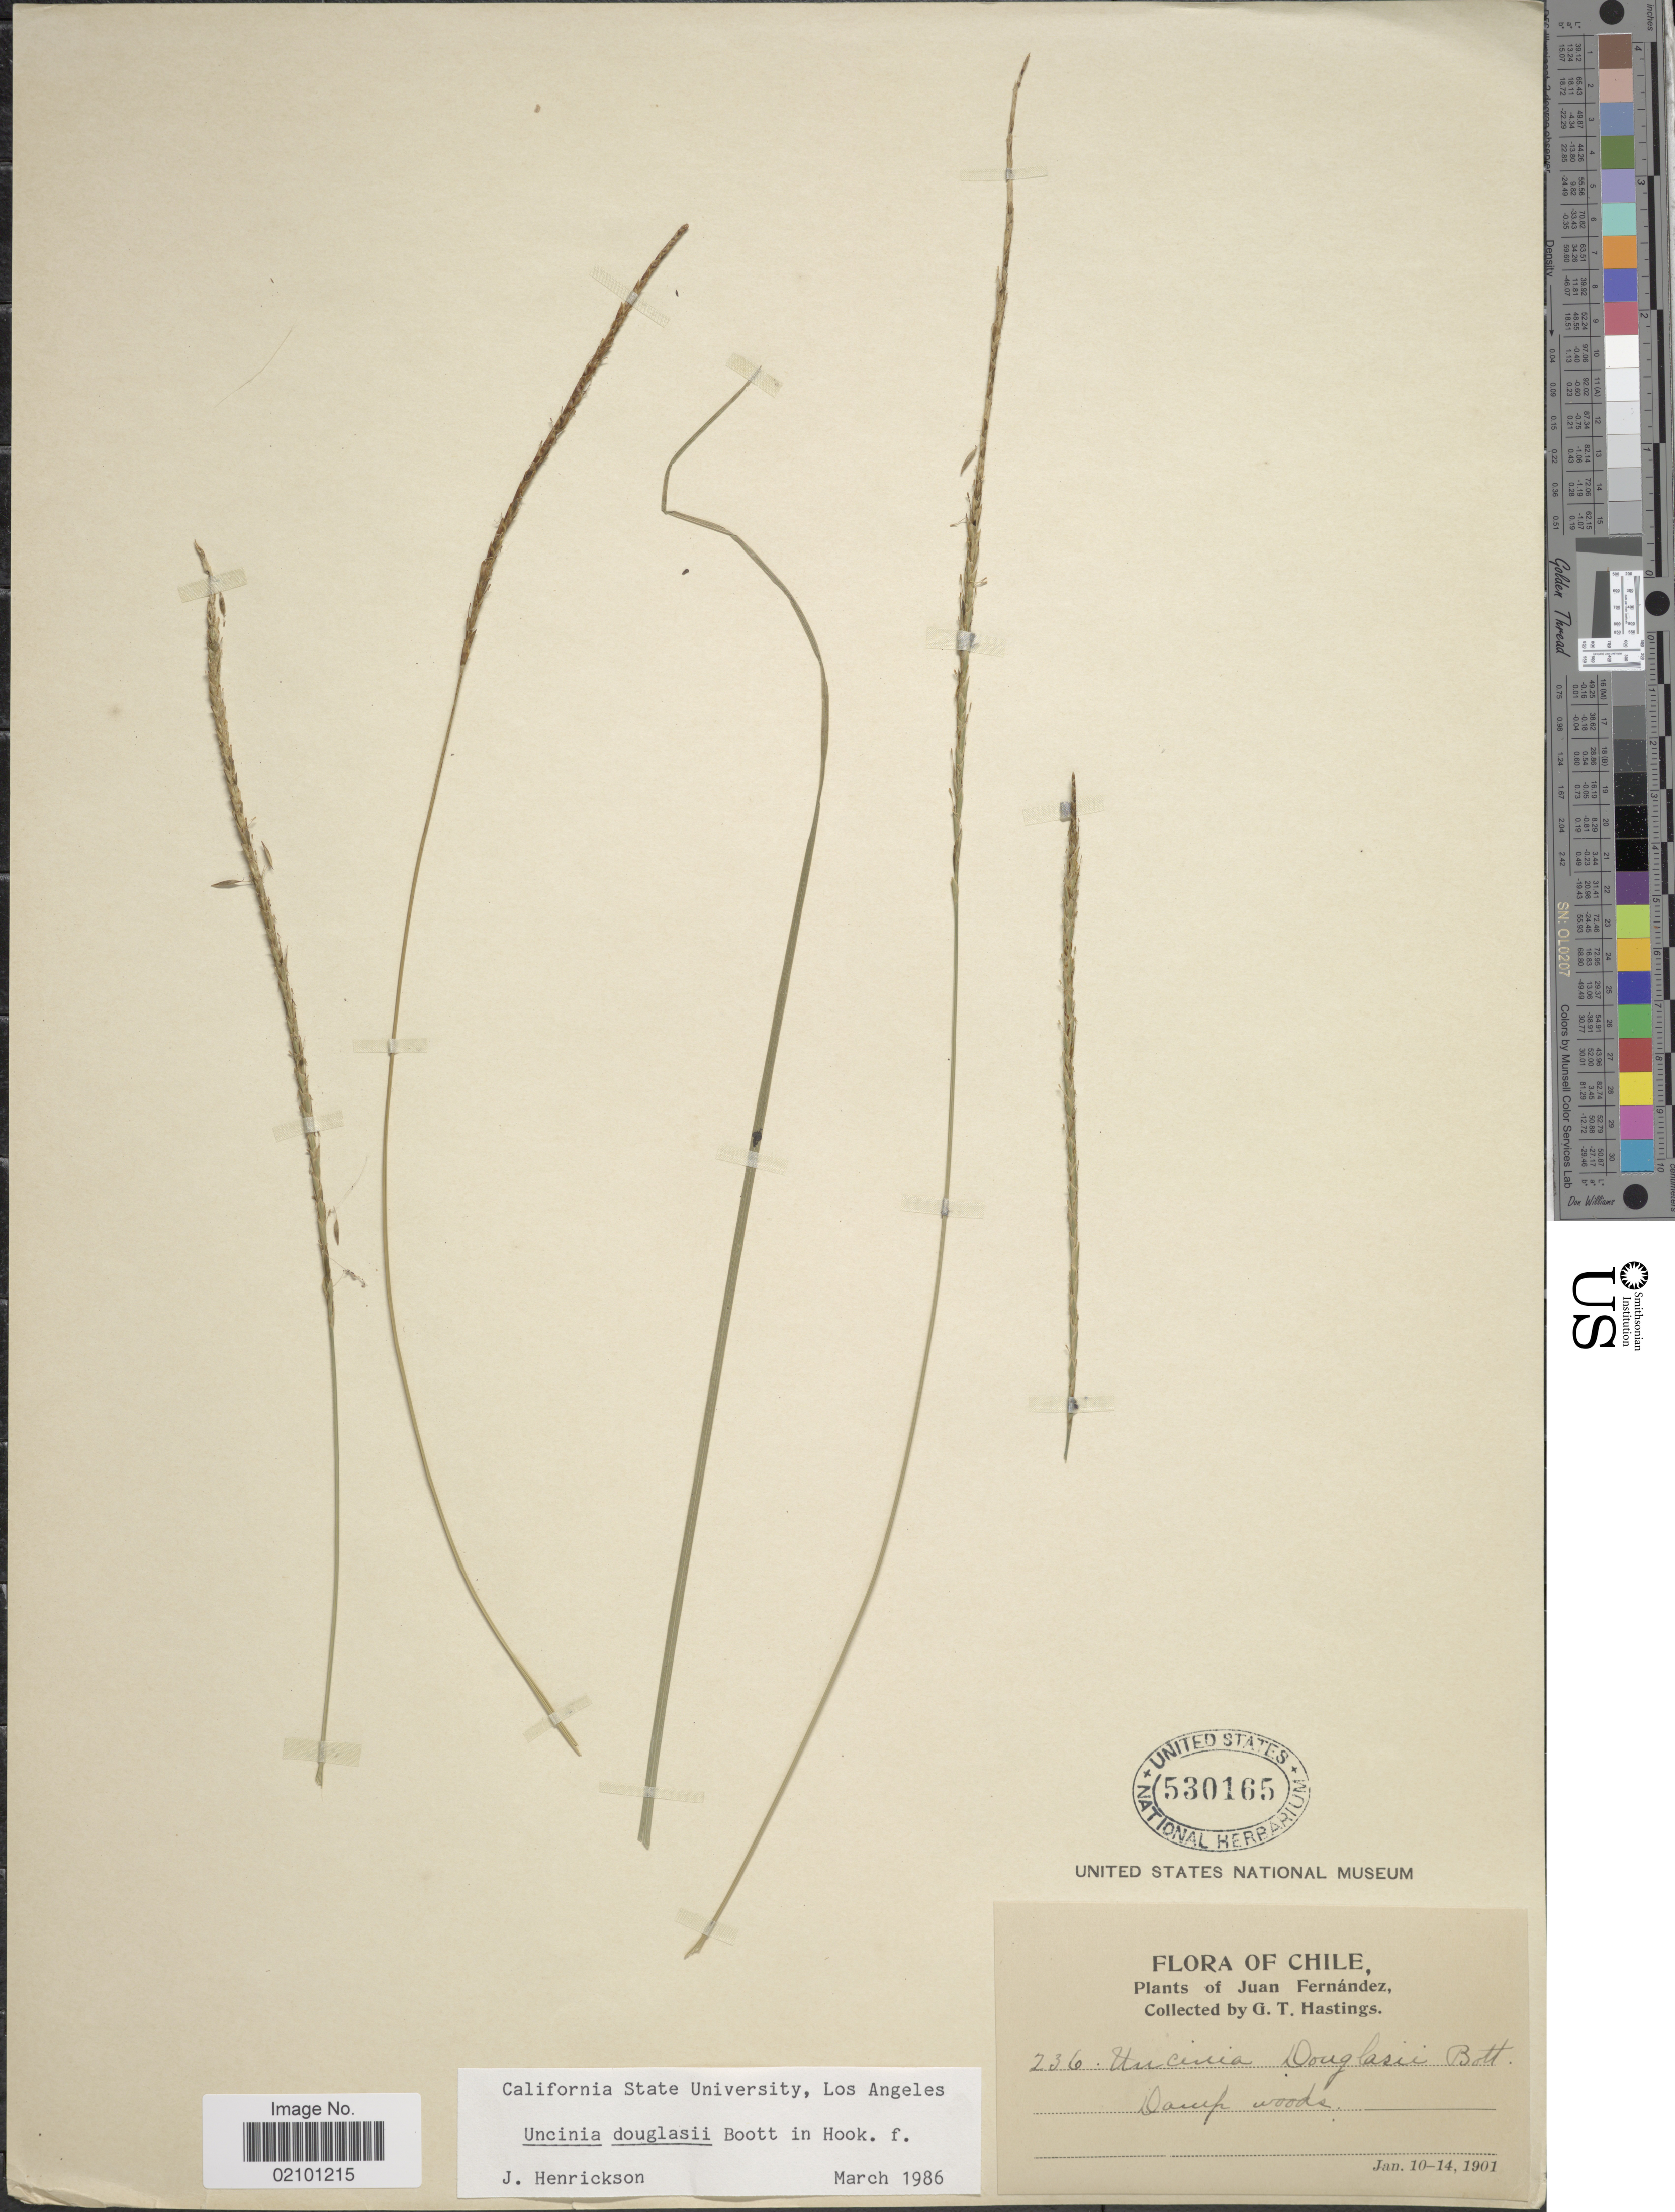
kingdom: Plantae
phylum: Tracheophyta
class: Liliopsida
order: Poales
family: Cyperaceae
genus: Carex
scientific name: Carex fernandesiana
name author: (Nees ex Boeckeler) J.R. Starr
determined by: Strong, Mark T., (BOT), Smithsonian Institution - National Museum of Natural History (UNITED STATES)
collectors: G. Hastings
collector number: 236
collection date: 1901-01-10/1901-01-14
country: Chile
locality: Juan Fernandez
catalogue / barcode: US 530165